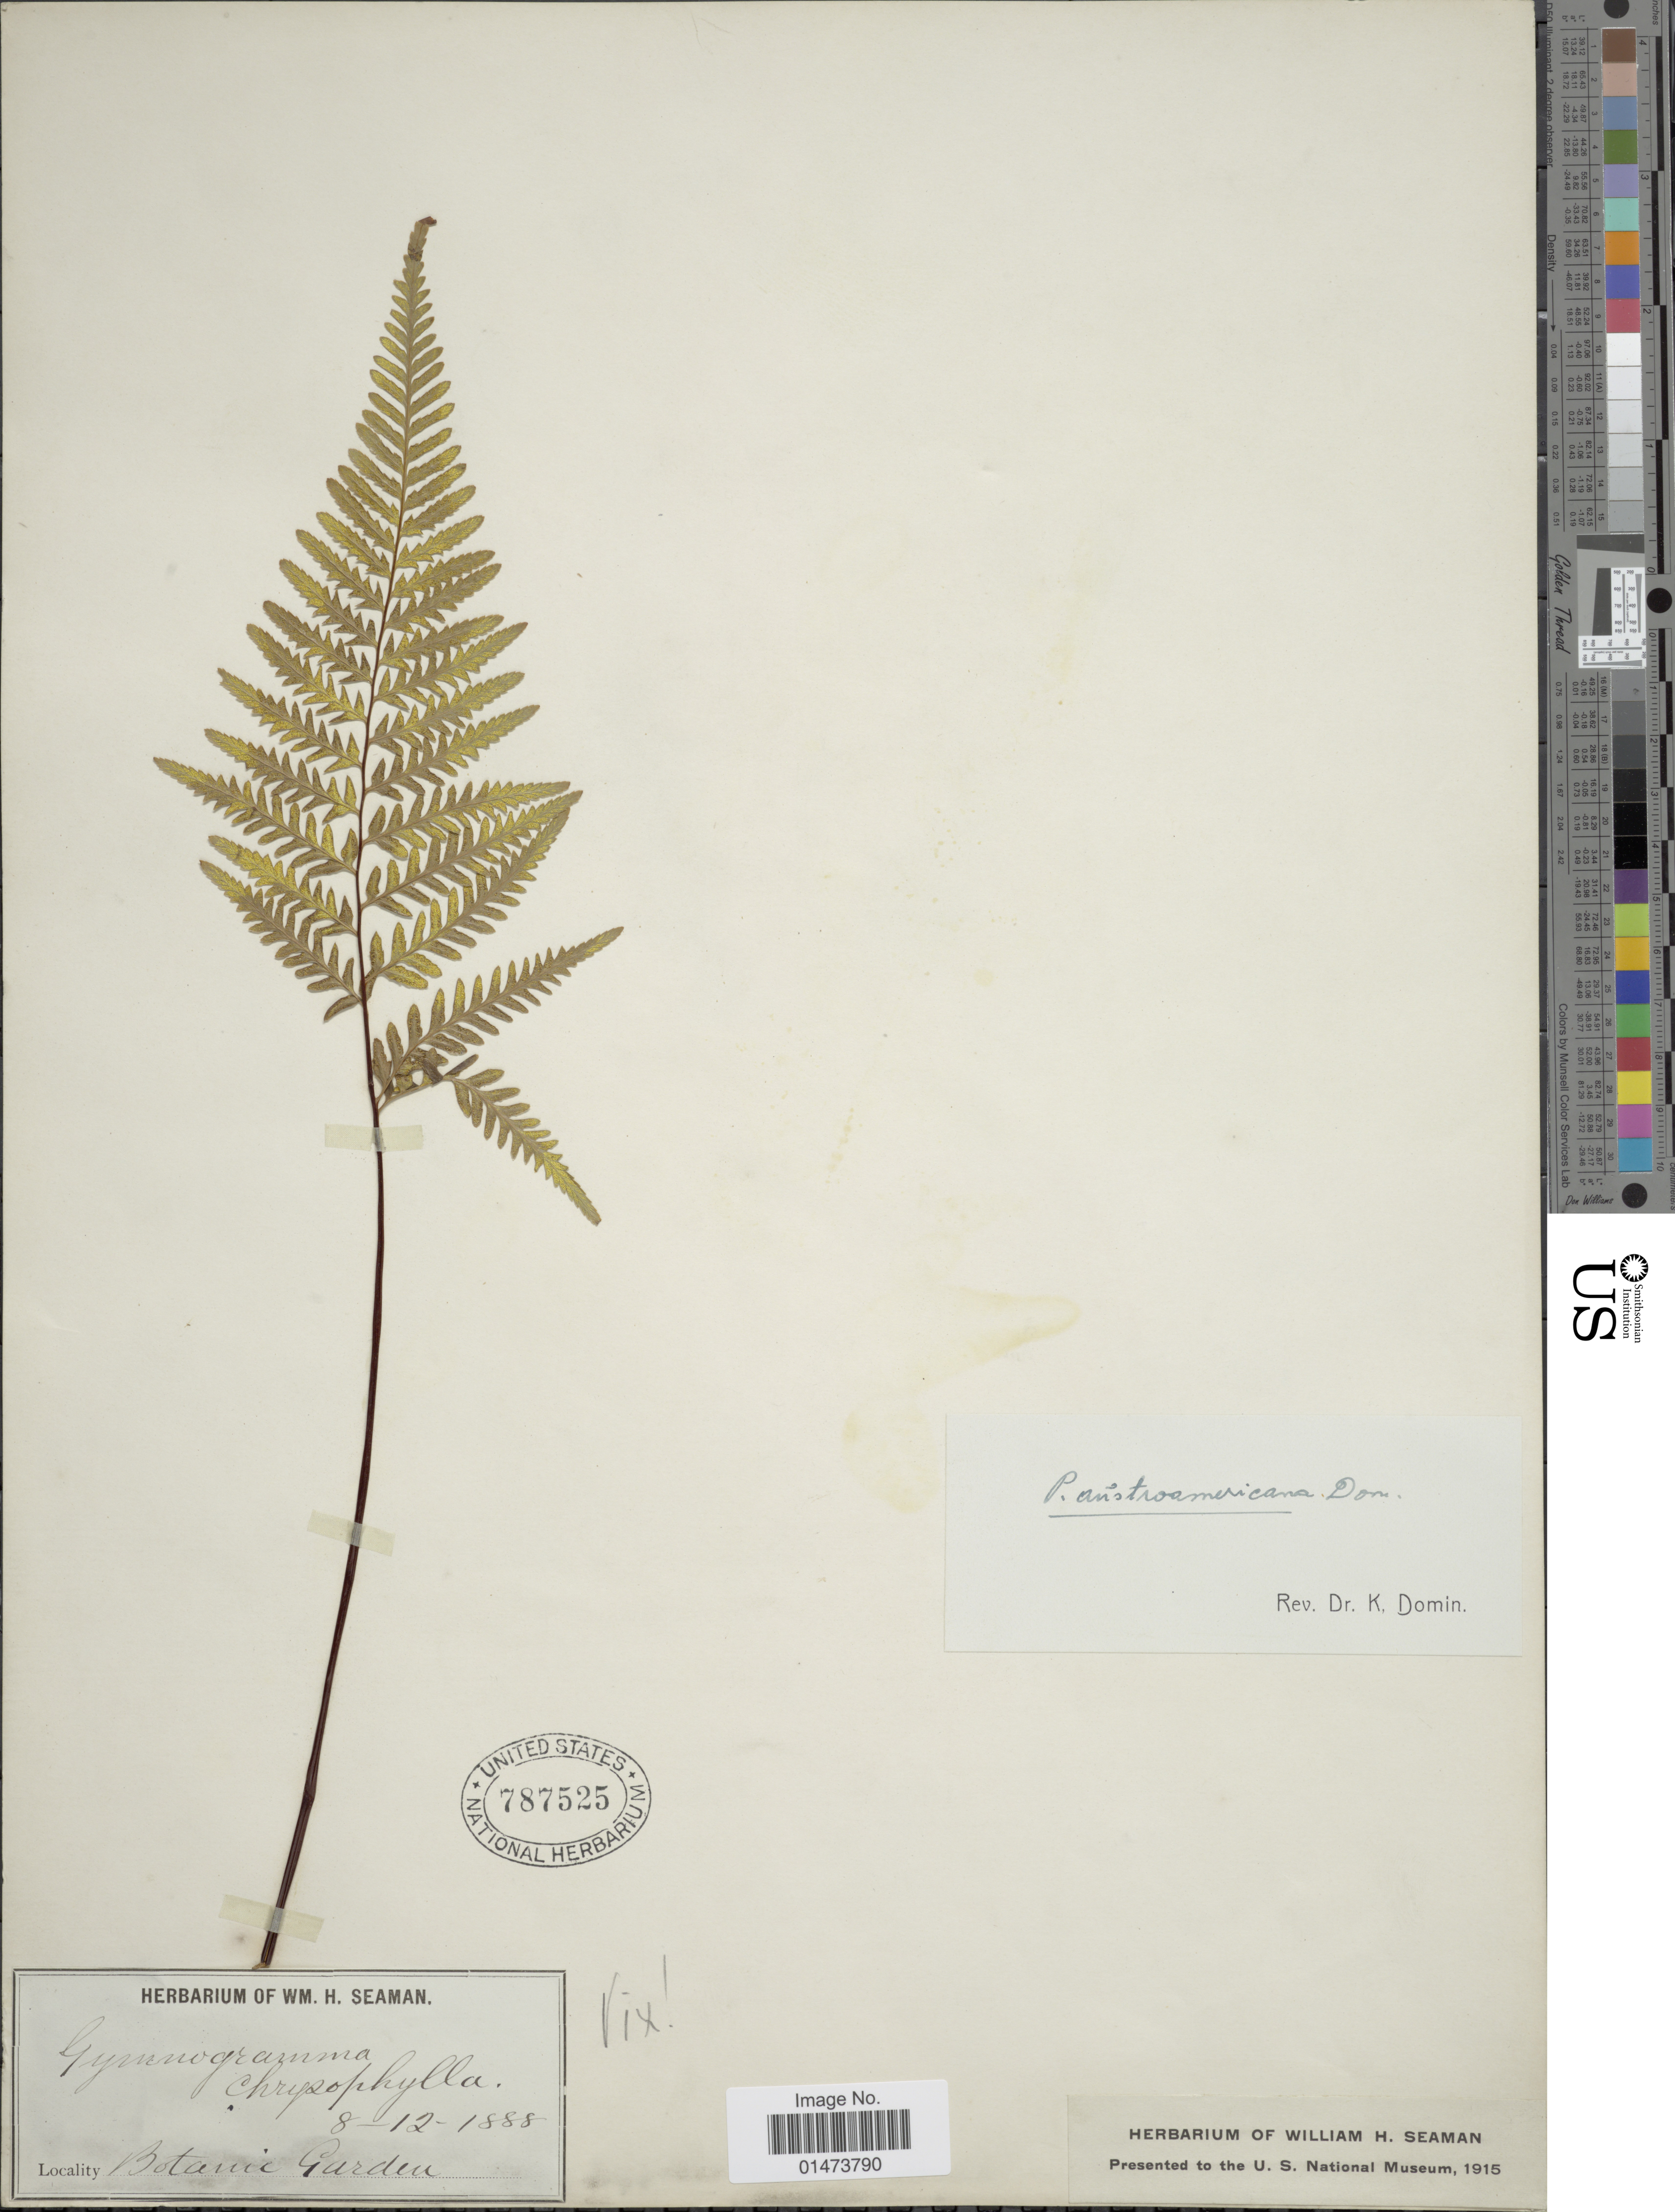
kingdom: Plantae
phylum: Tracheophyta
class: Polypodiopsida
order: Polypodiales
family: Pteridaceae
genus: Pityrogramma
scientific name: Pityrogramma austroamericana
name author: Domin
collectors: ex herb. Seaman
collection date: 1888-08-12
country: United States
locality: Botanic Garden.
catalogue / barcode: US 787525